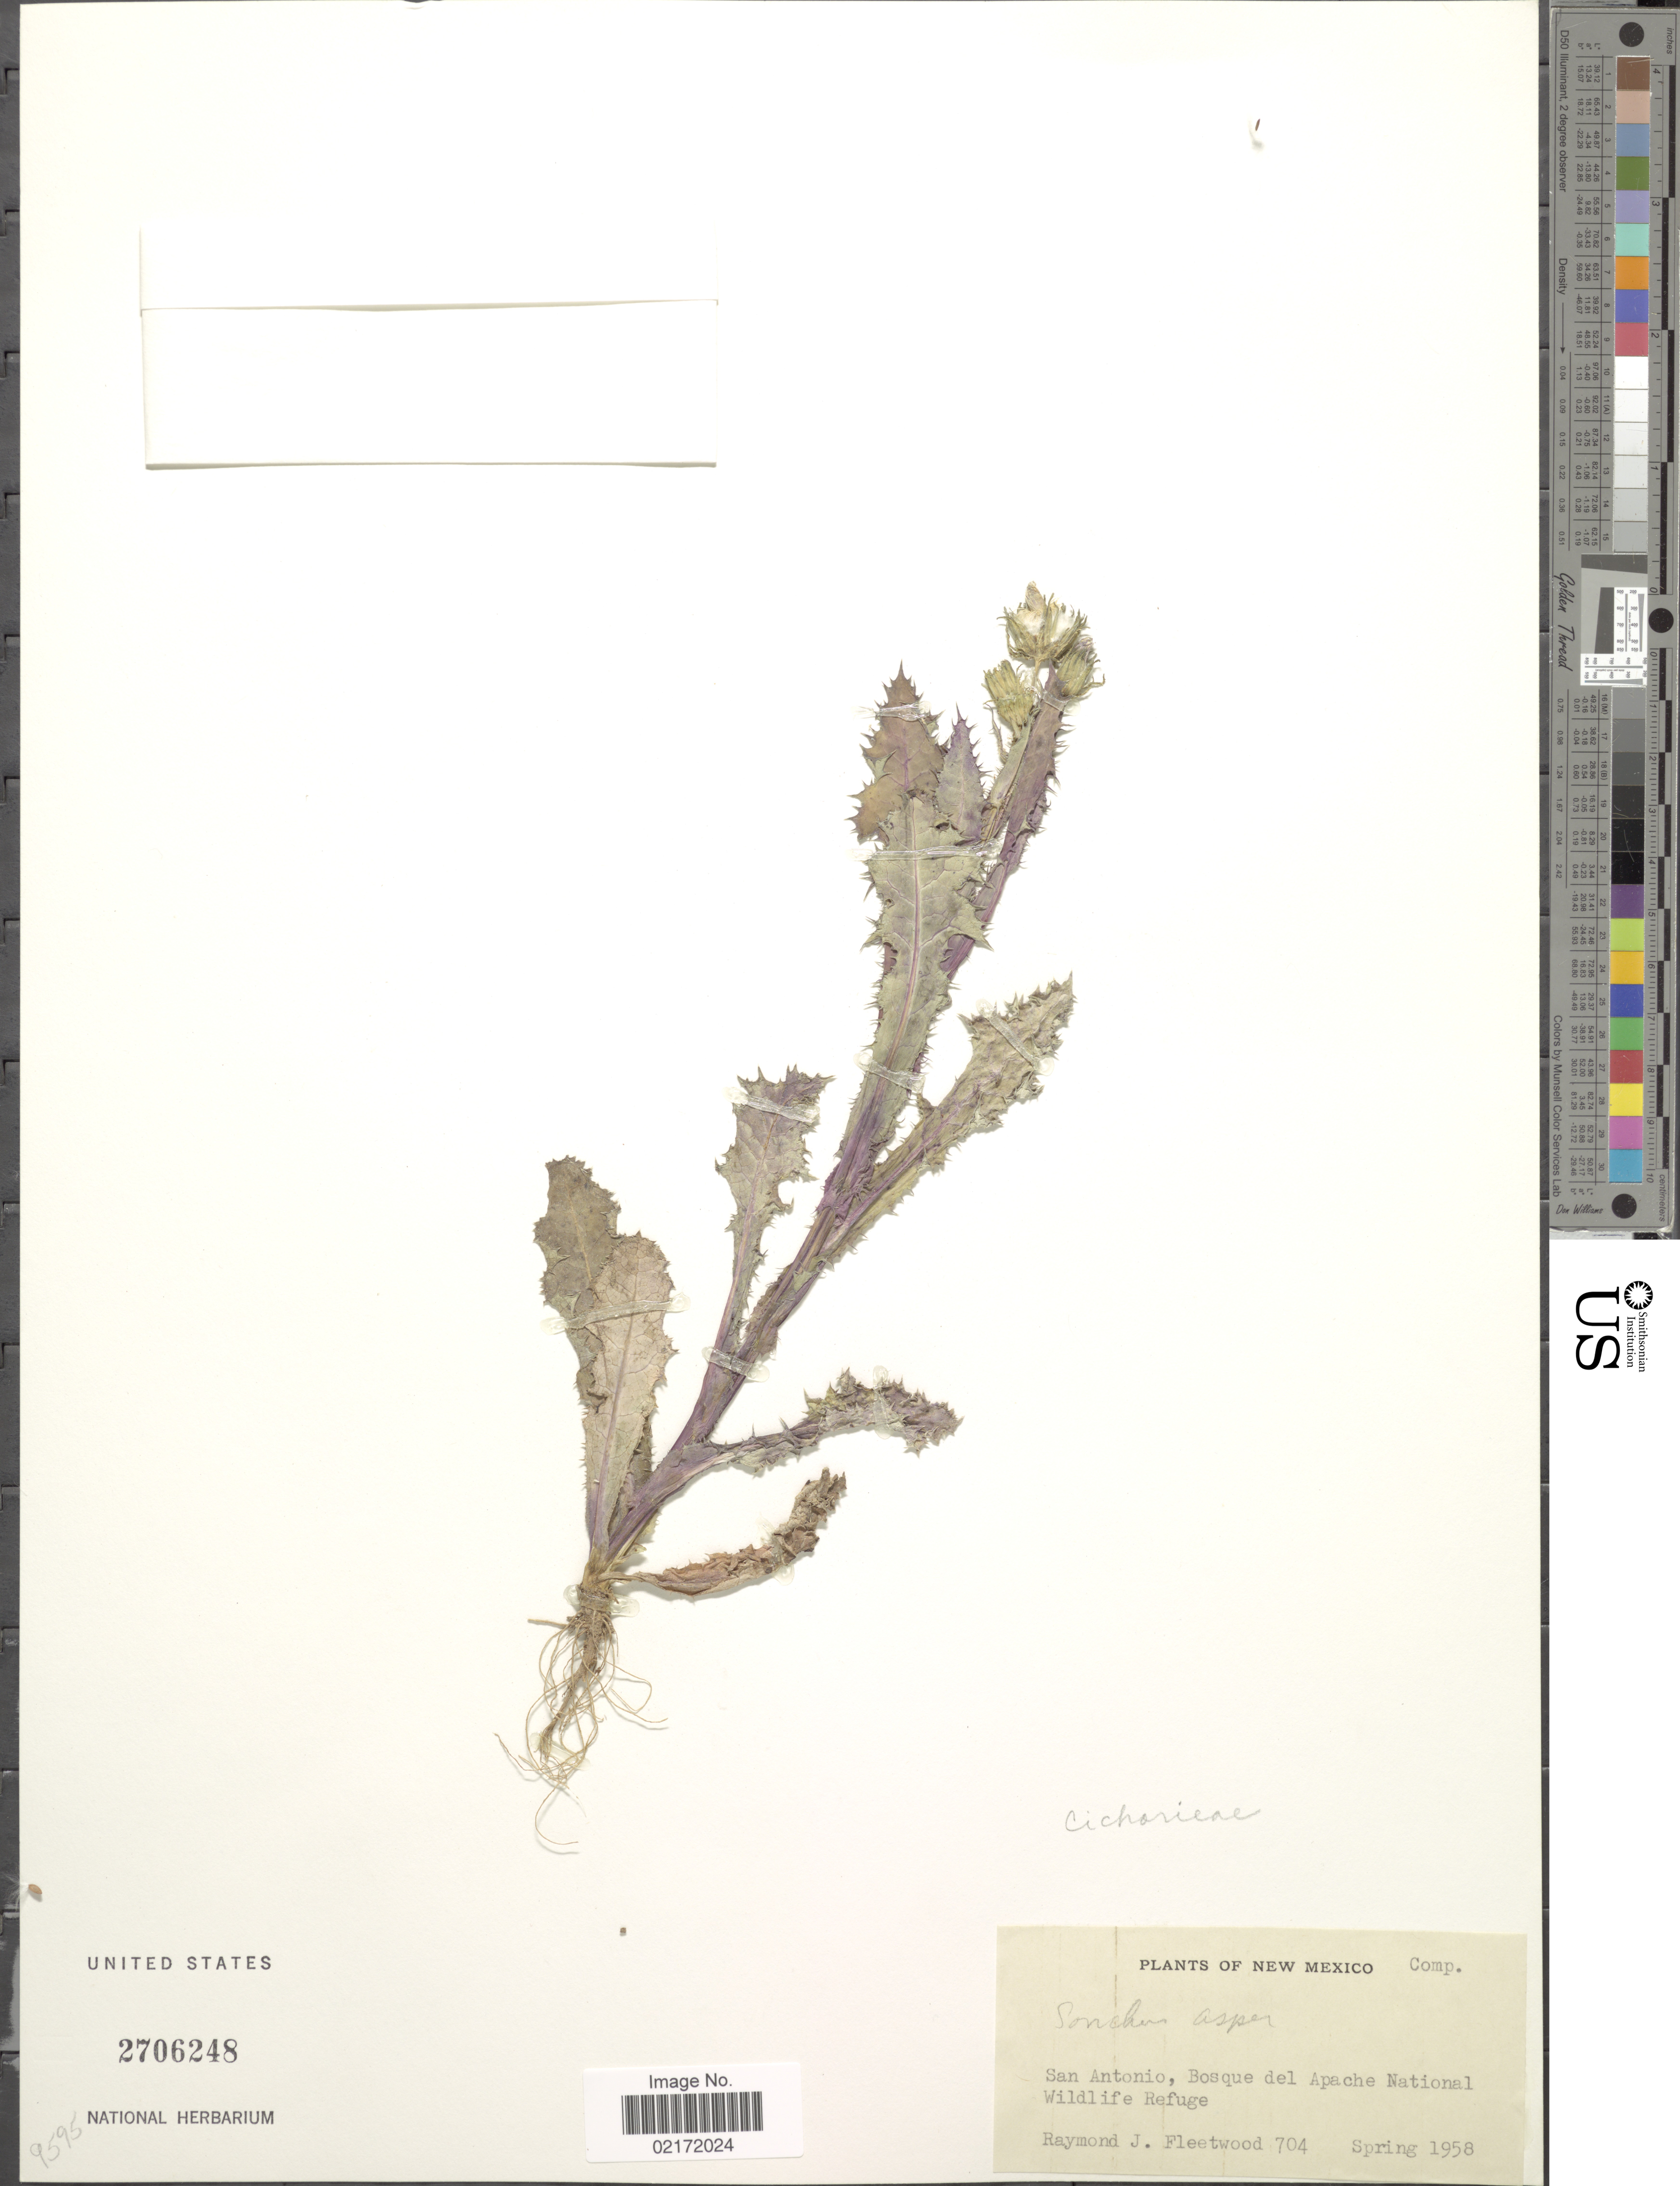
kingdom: Plantae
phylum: Tracheophyta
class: Magnoliopsida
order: Asterales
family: Asteraceae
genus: Sonchus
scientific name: Sonchus asper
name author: (L.) Hill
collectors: R. J. Fleetwood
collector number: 704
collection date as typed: Spring 1958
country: United States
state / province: New Mexico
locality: San Antonio, Bosque del Apache National Wildlife Refuge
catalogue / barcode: US 2706248